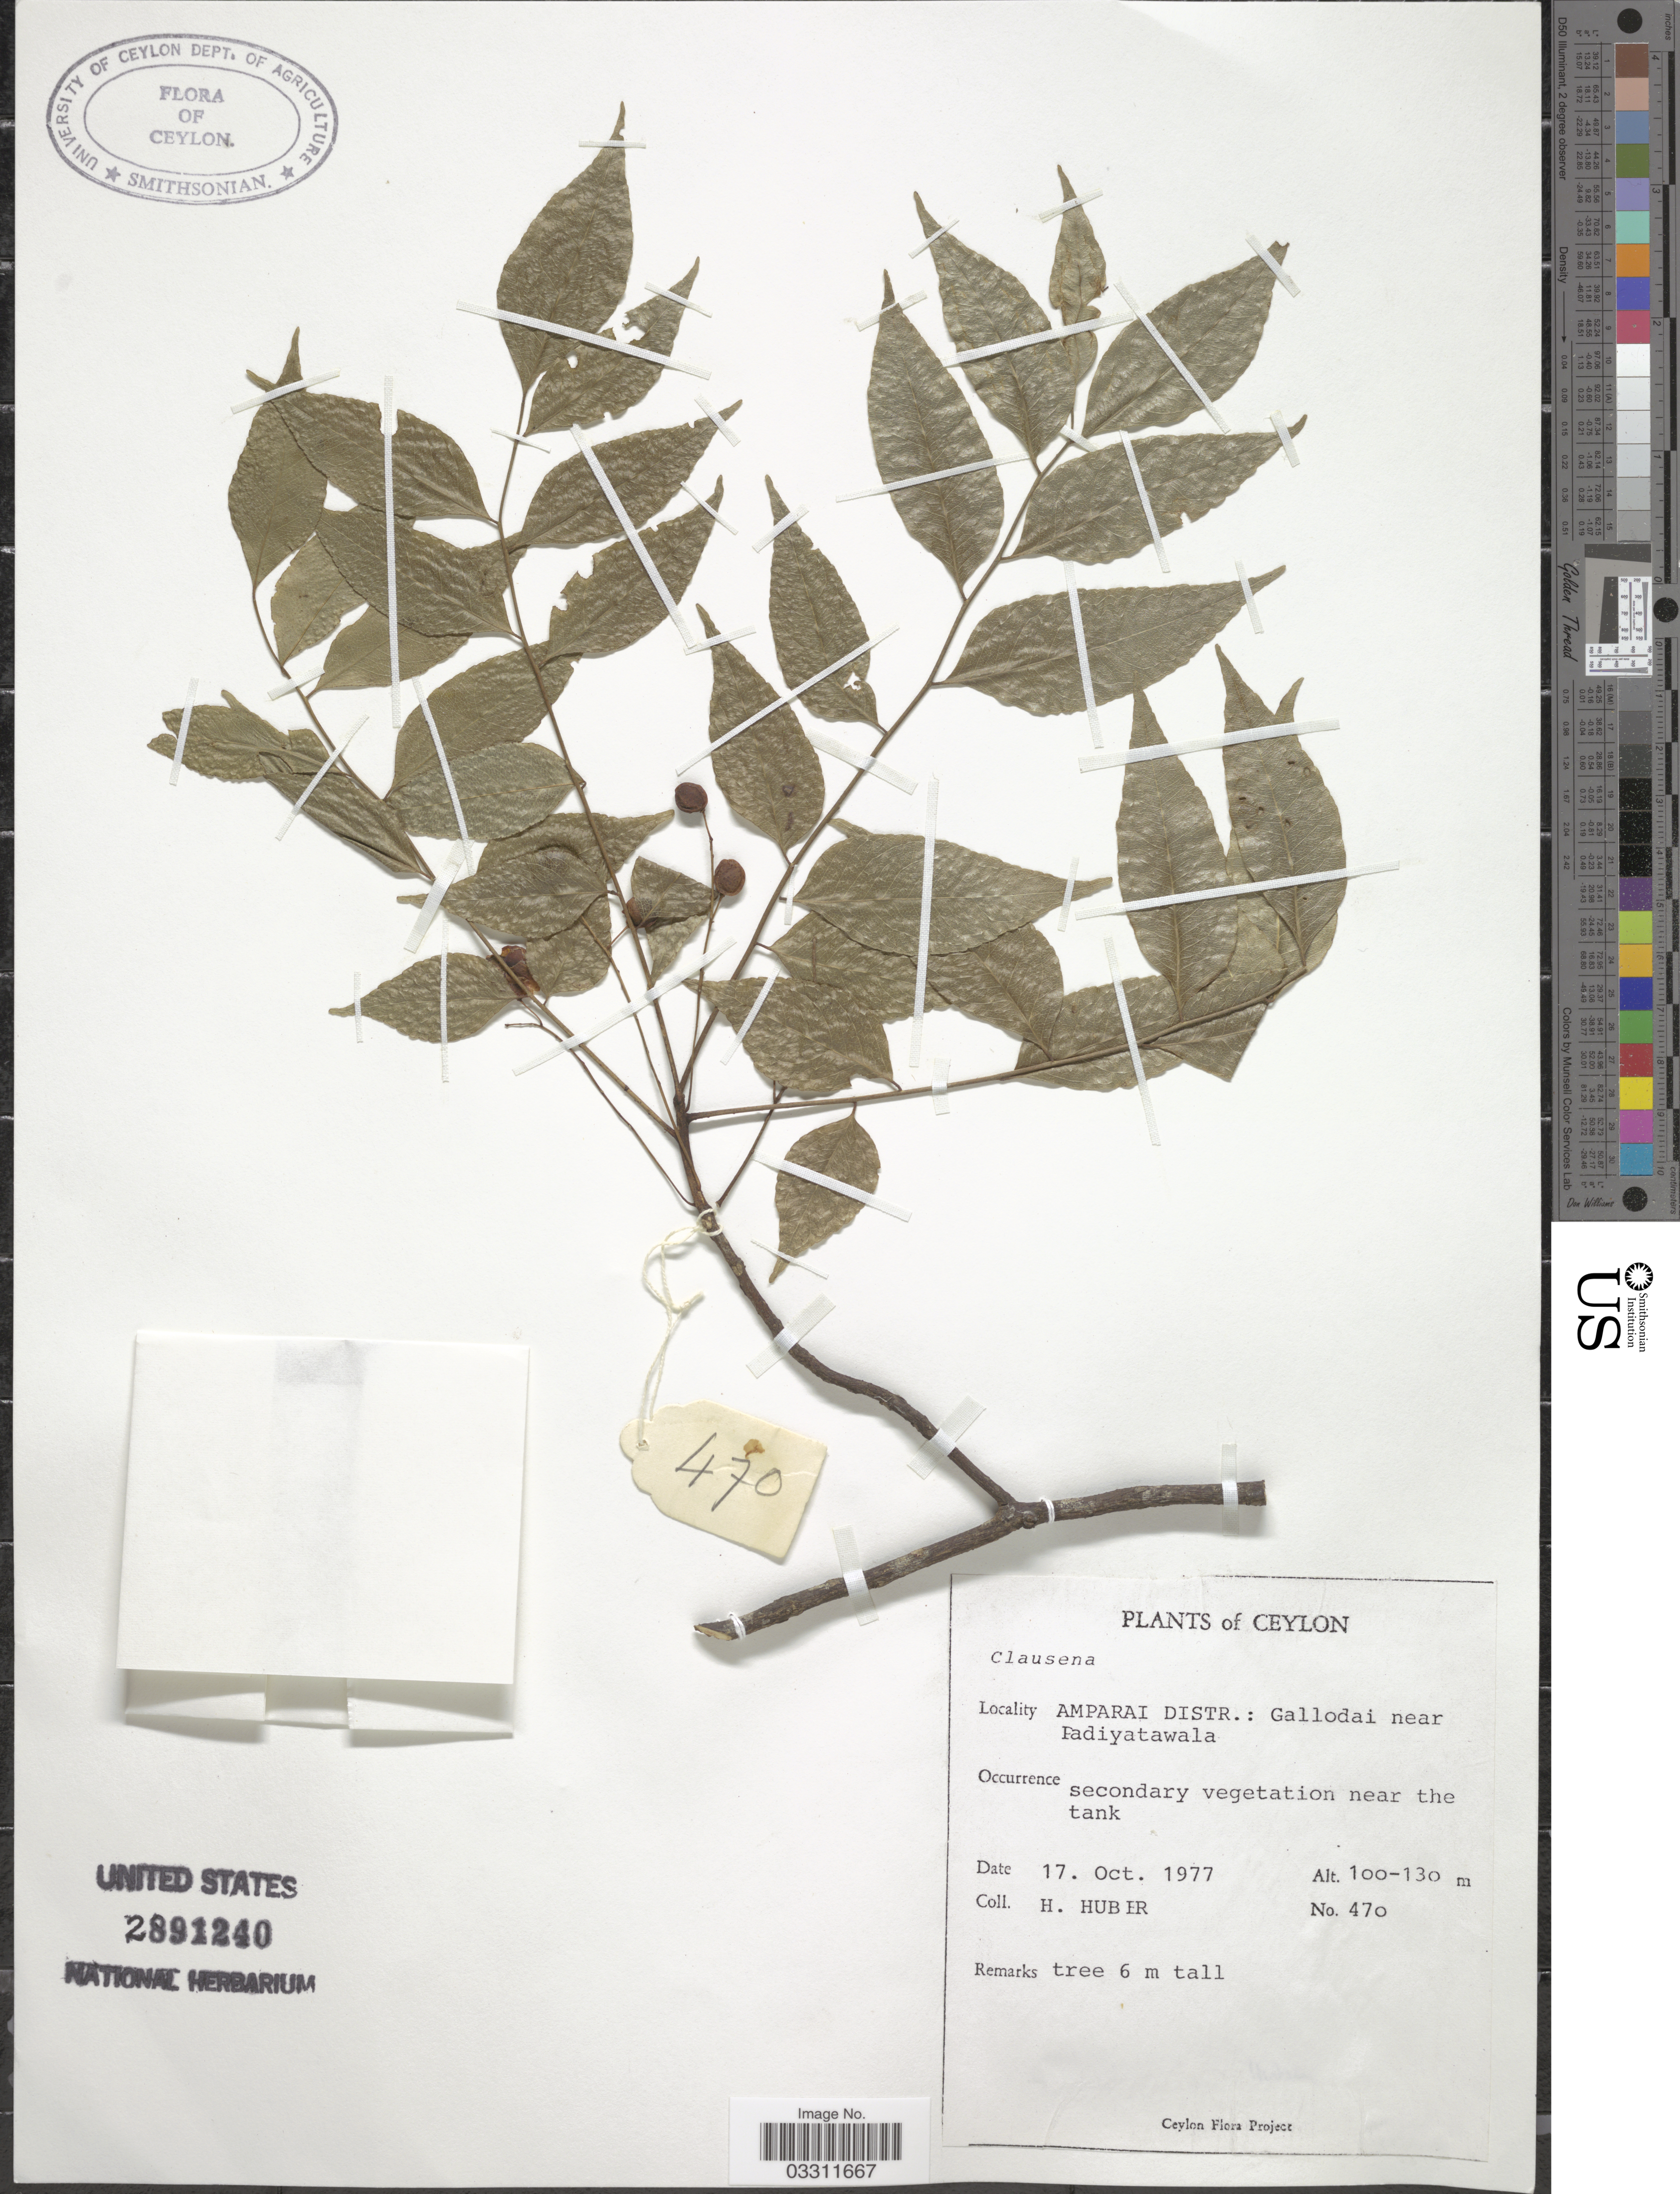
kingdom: Plantae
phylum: Tracheophyta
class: Magnoliopsida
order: Sapindales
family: Rutaceae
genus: Clausena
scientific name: Clausena anisata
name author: (Willd.) Benth.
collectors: H. Huber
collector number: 470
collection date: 1977-10-17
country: Sri Lanka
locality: Ceylon. Amparai Distr.: Gallodai near Padiyatawala.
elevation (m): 100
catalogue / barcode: US 2891240